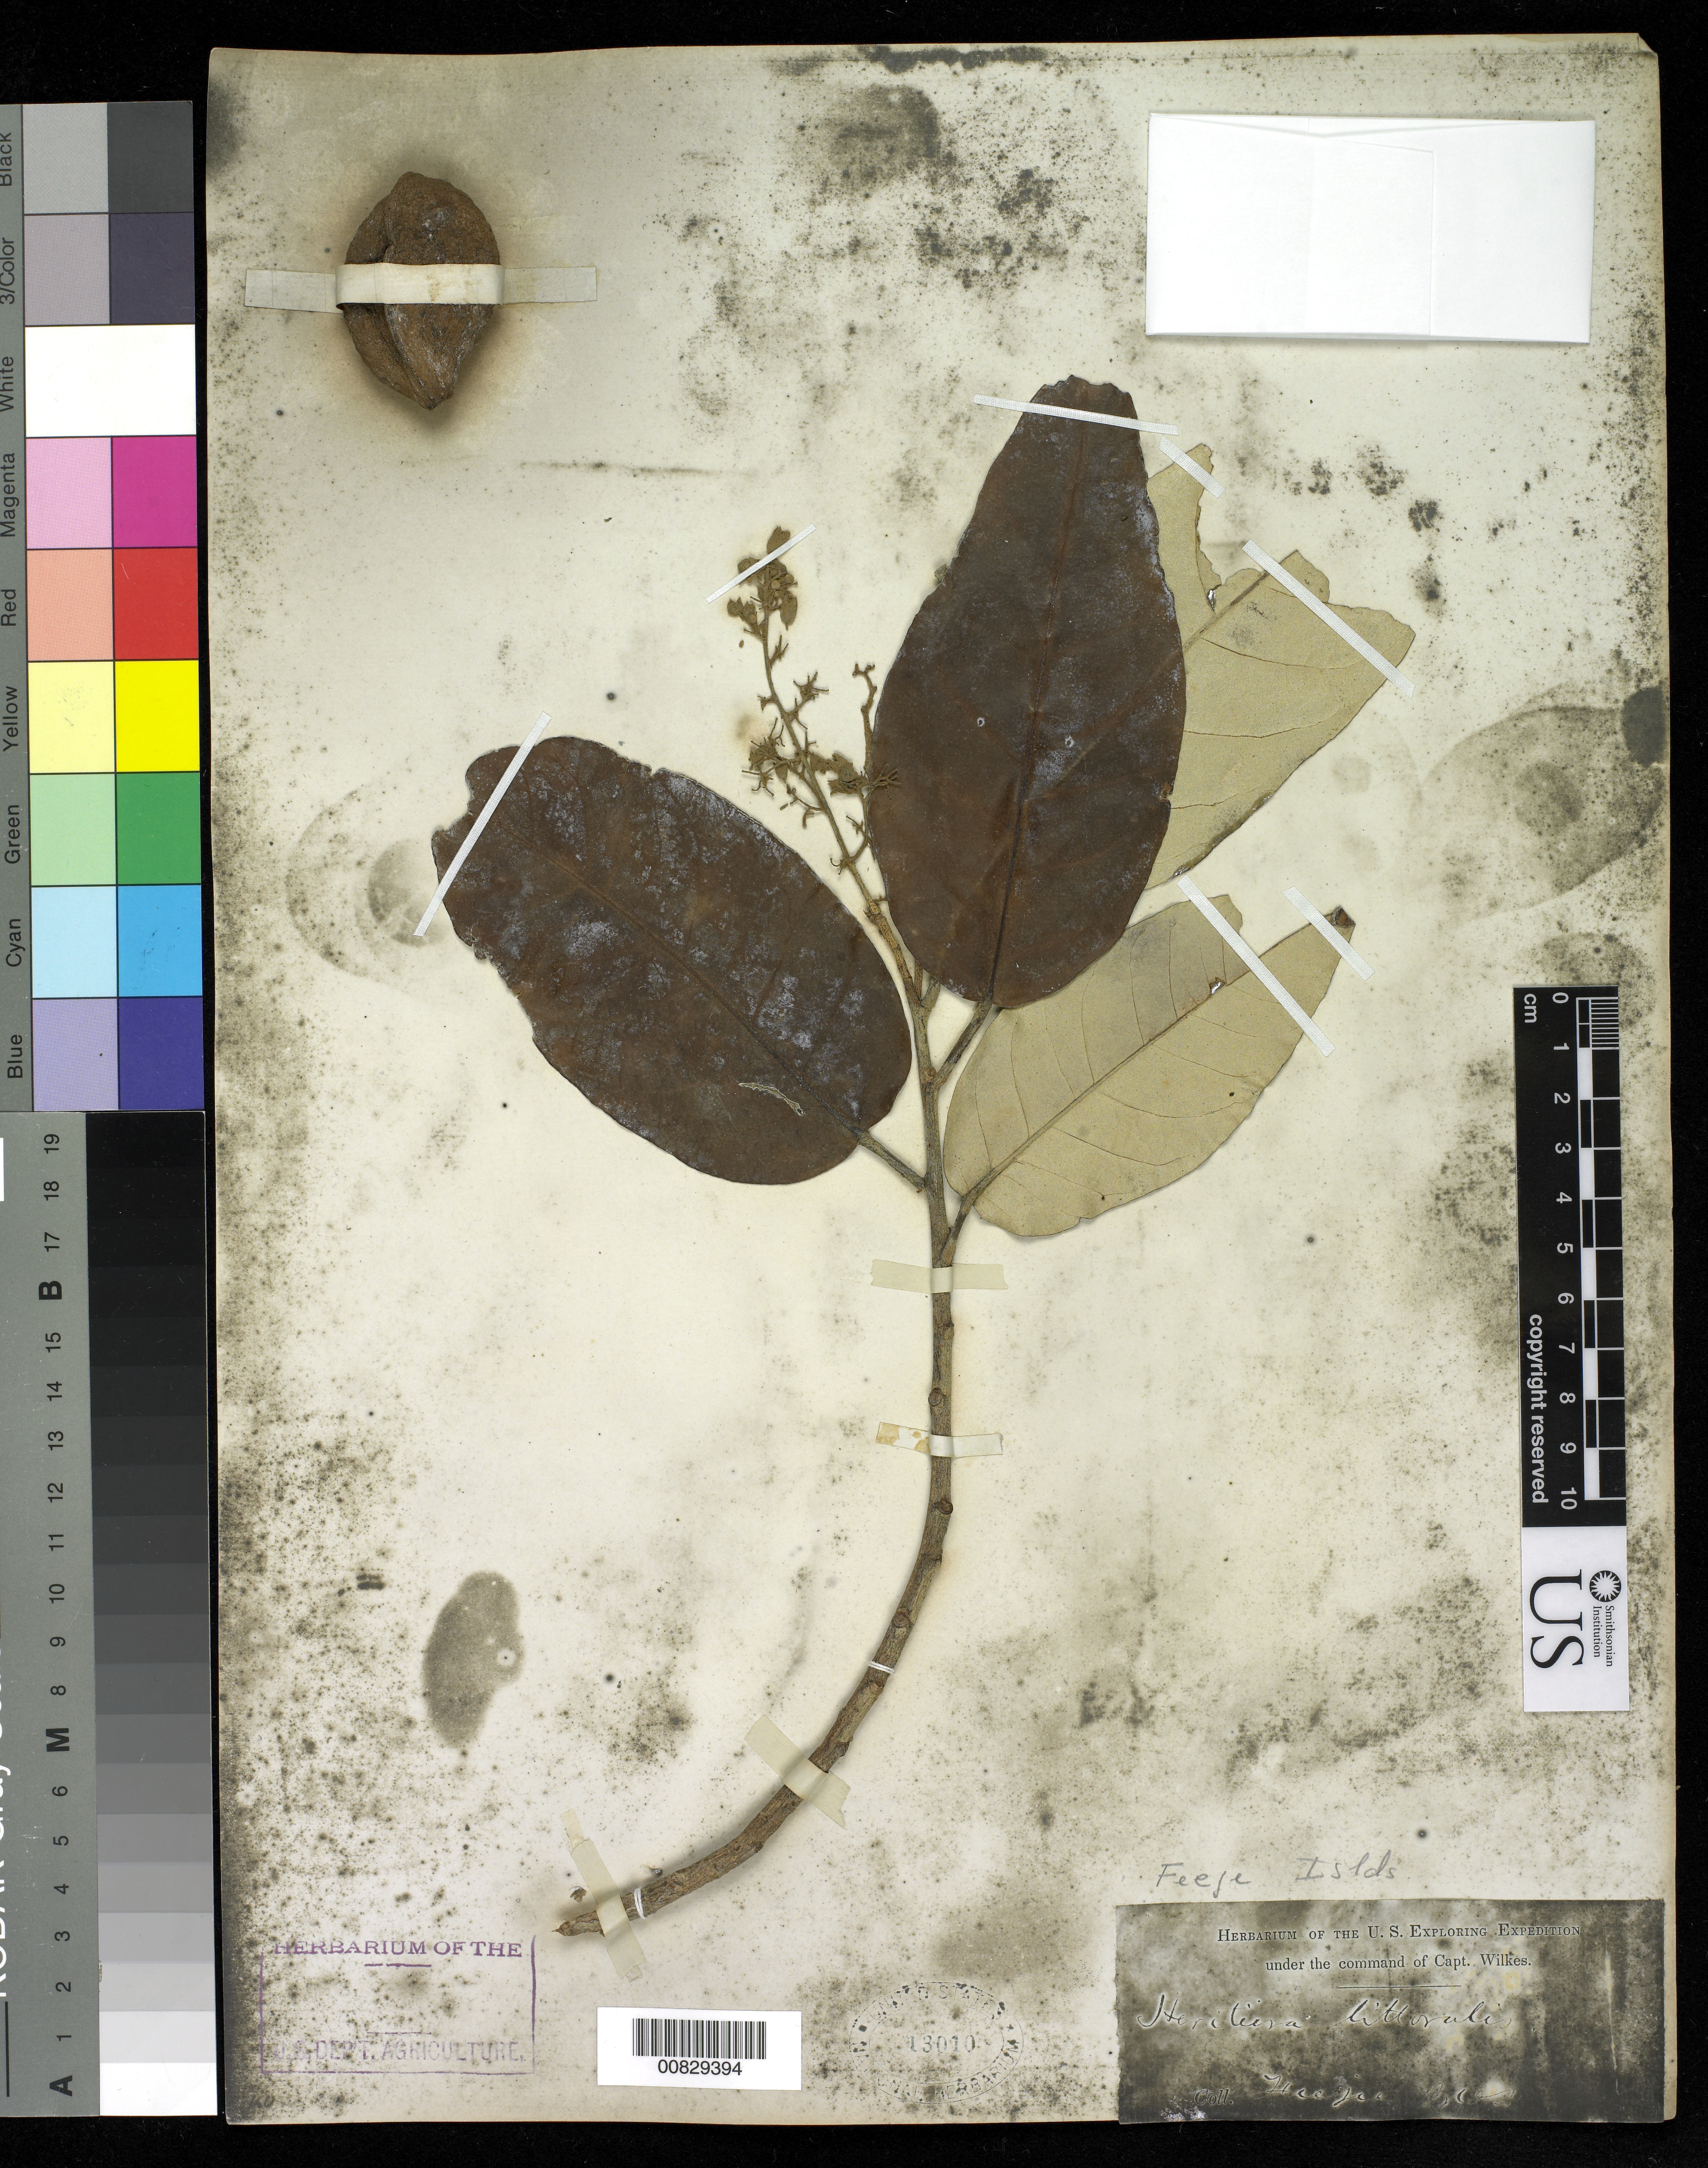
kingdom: Plantae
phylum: Tracheophyta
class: Magnoliopsida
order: Malvales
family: Malvaceae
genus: Heritiera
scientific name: Heritiera littoralis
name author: Aiton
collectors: Wilkes Explor. Exped.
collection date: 1838/1842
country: Fiji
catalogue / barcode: US 13010